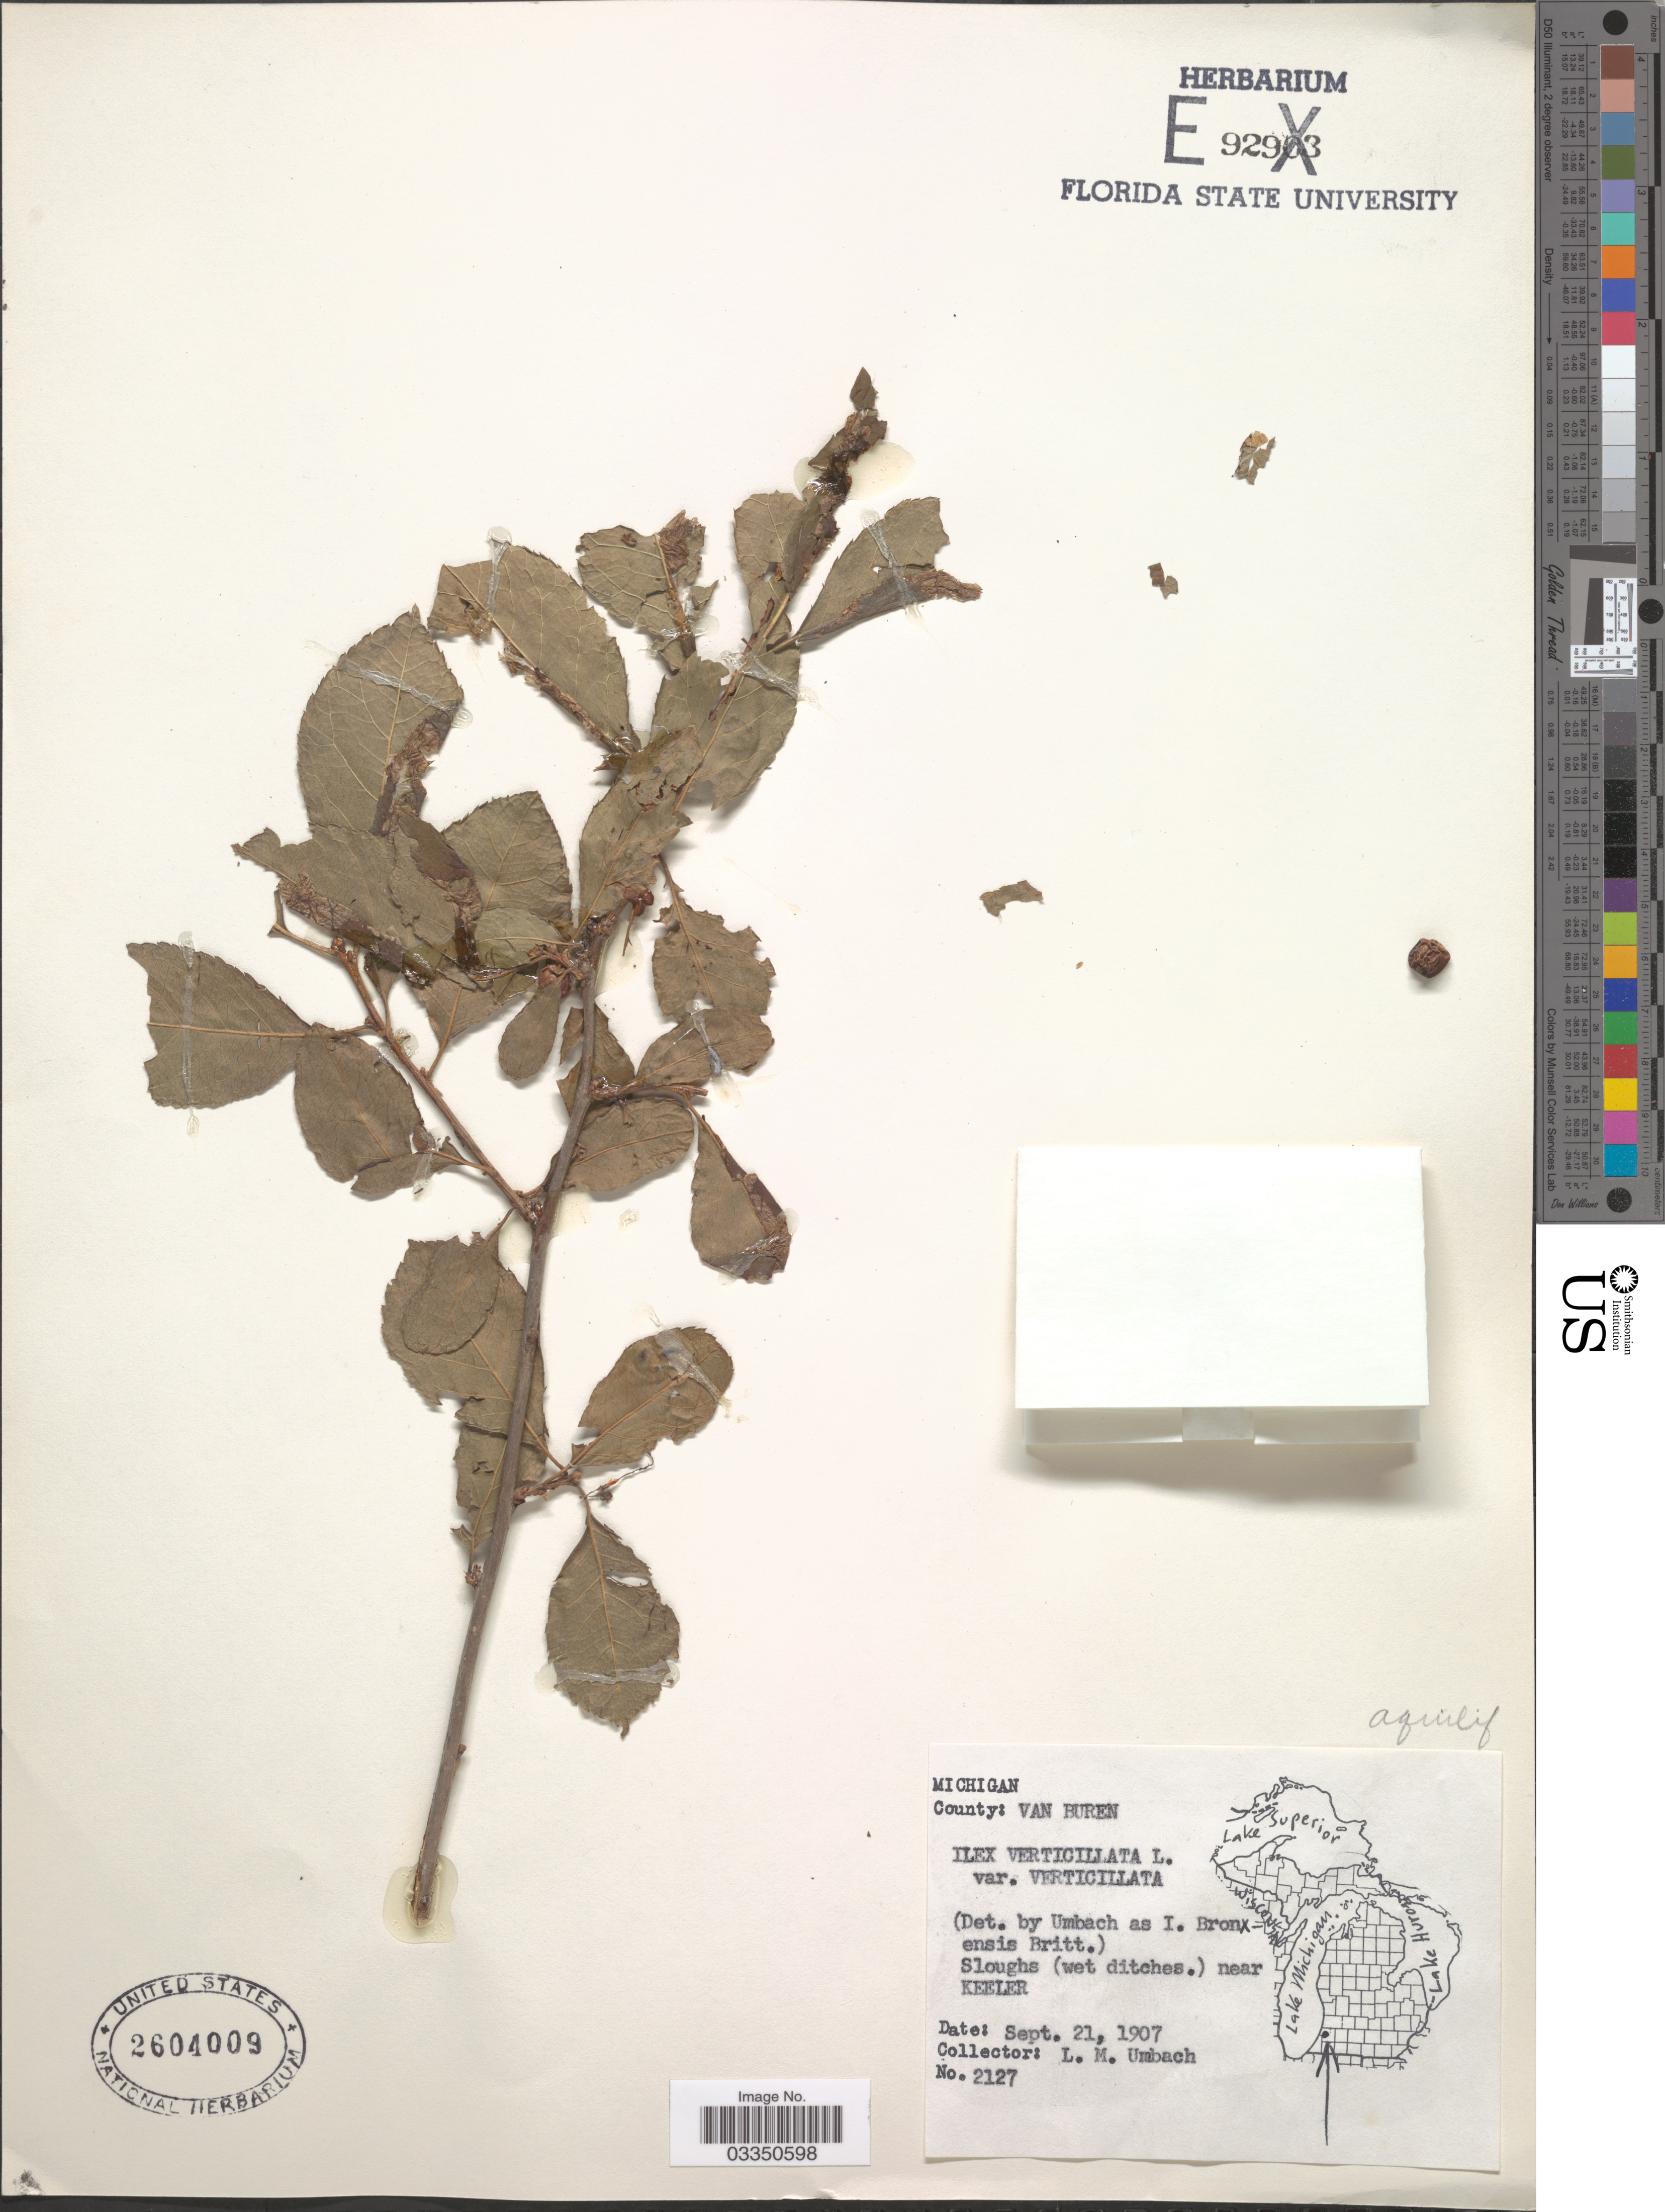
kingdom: Plantae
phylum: Tracheophyta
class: Magnoliopsida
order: Aquifoliales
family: Aquifoliaceae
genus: Ilex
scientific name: Ilex verticillata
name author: (L.) A. Gray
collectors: L. M. Umbach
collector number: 2127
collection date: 1907-09-21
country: United States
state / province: Michigan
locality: County: Van Buren. Near Keeler.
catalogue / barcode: US 2604009